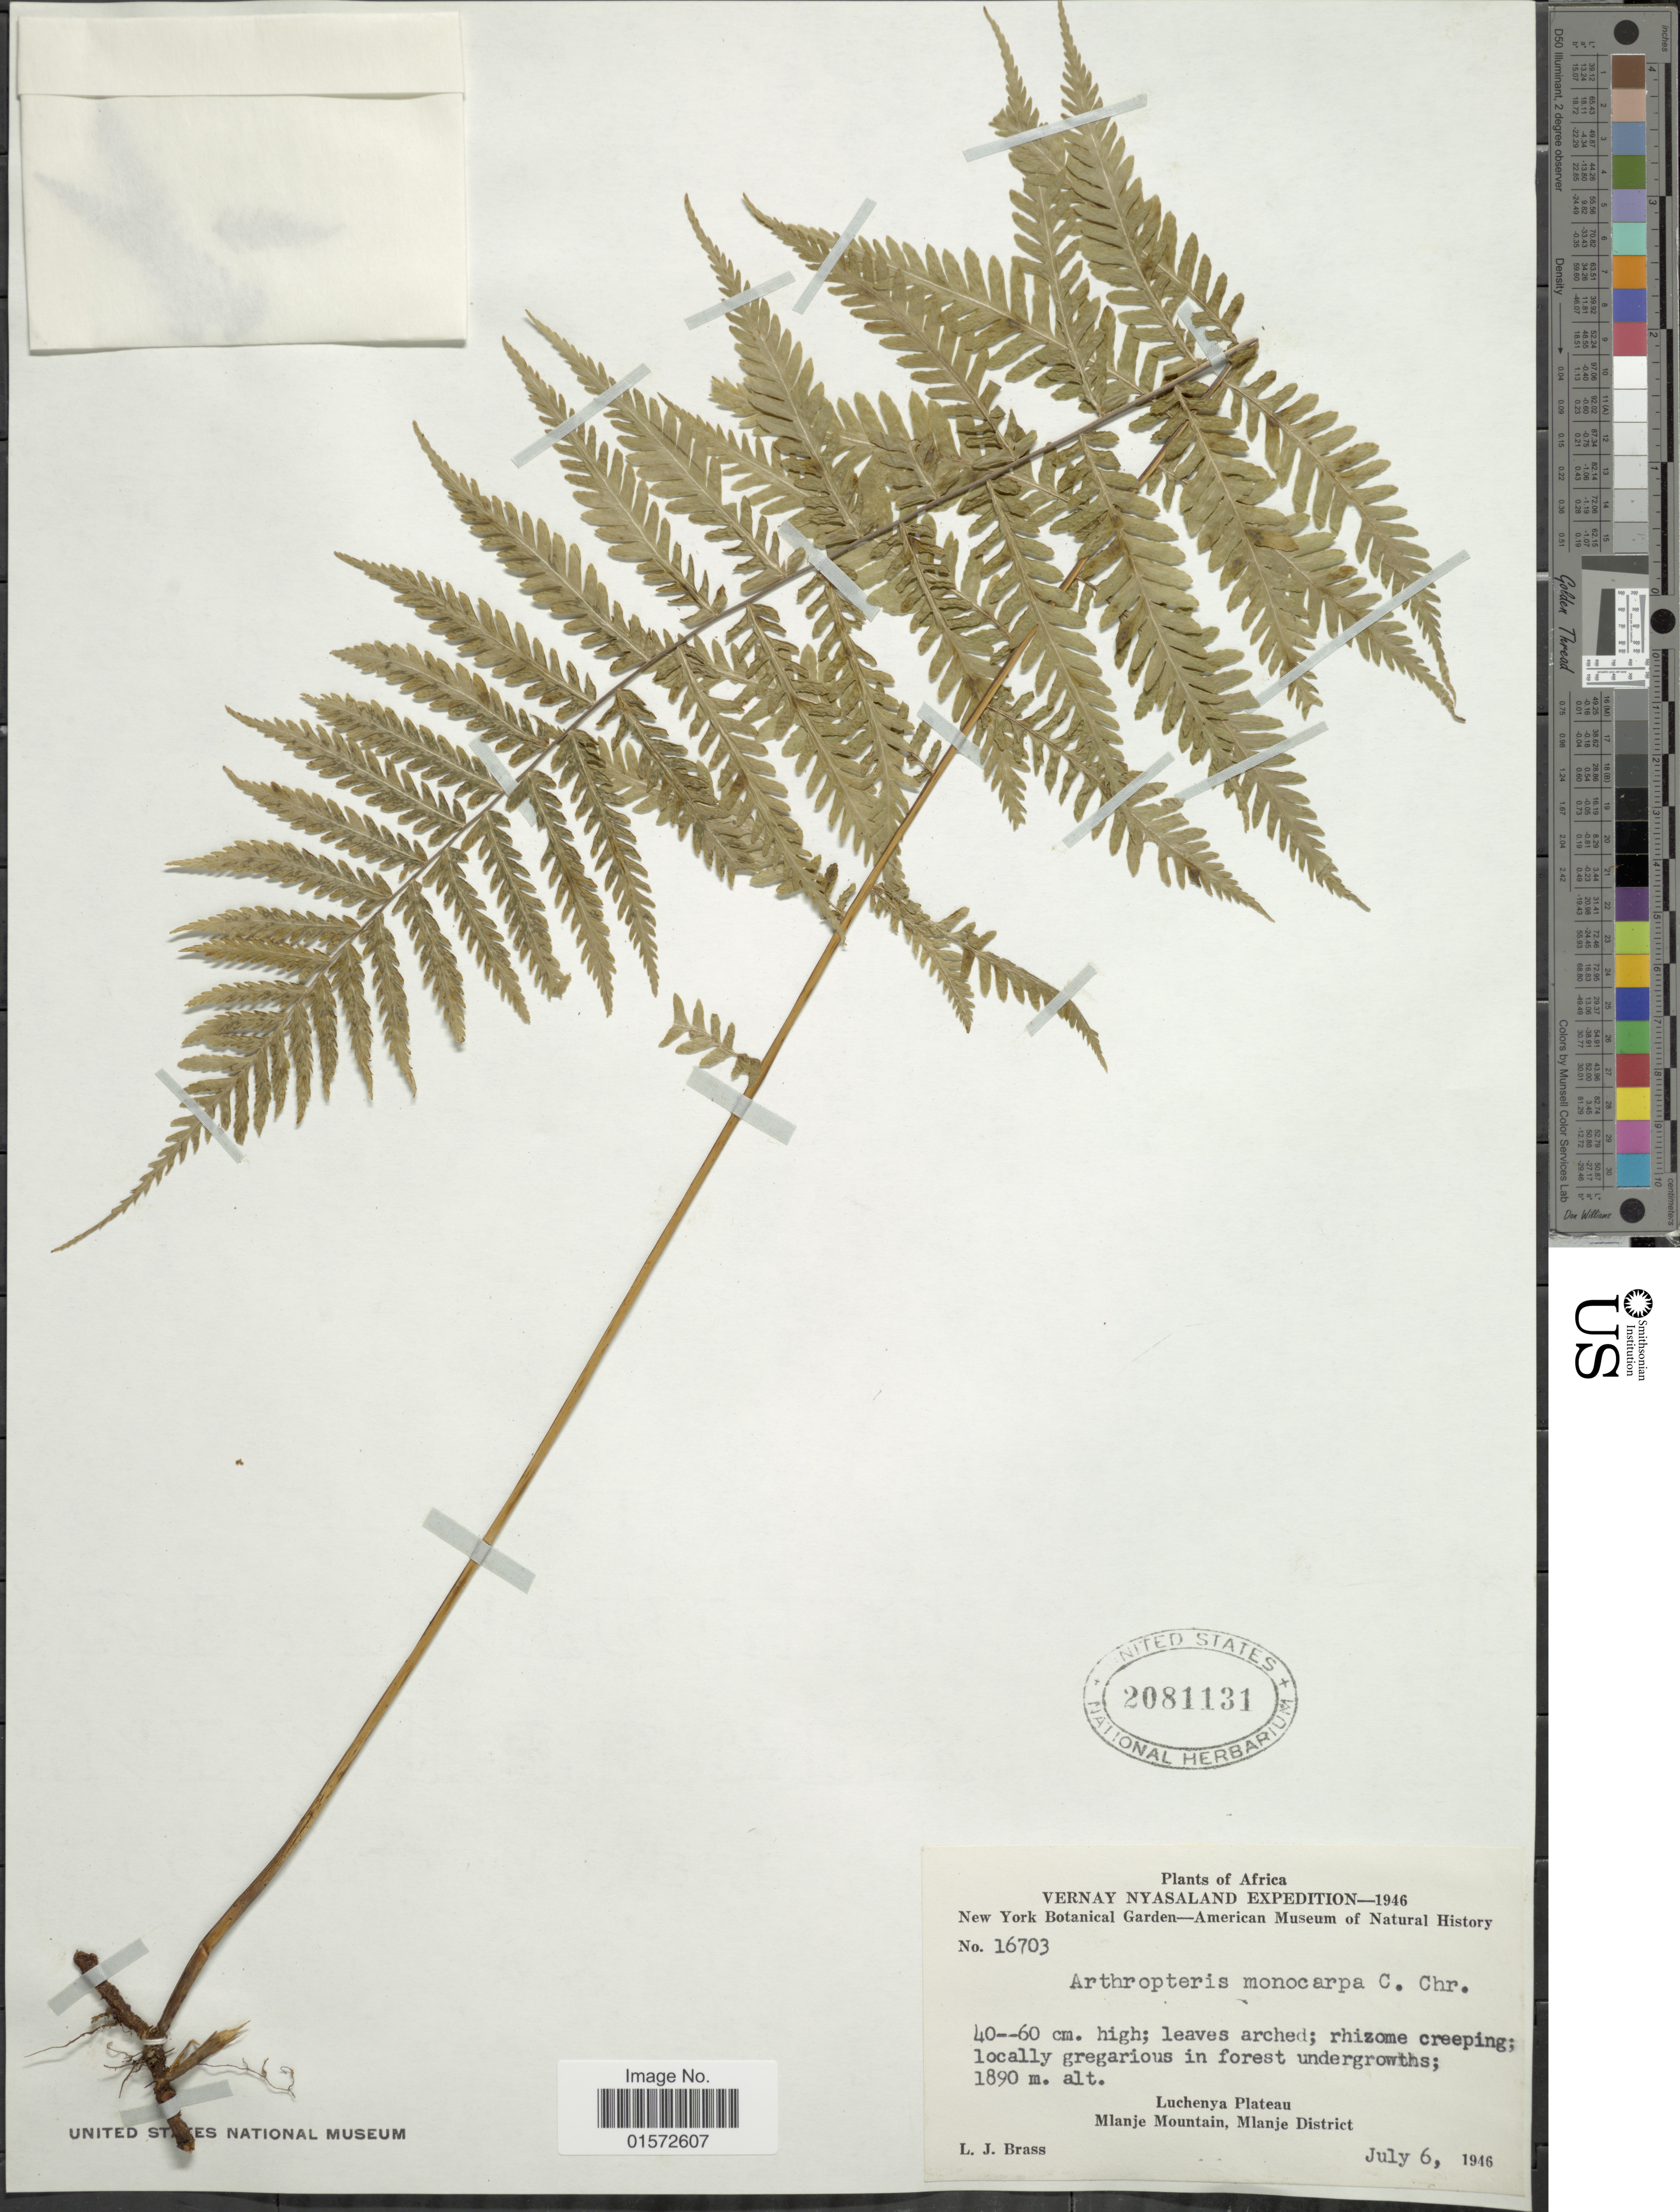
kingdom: Plantae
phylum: Tracheophyta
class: Polypodiopsida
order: Polypodiales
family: Tectariaceae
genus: Arthropteris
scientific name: Arthropteris monocarpa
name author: (Cordem.) C. Chr.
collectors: L. J. Brass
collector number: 16703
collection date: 1946-07-06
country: Malawi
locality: Vernay Nyasaland Expedition. Luchenya Plateau. Mlandje Mountain, Mlandje District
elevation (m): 1890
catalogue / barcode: US 2081131